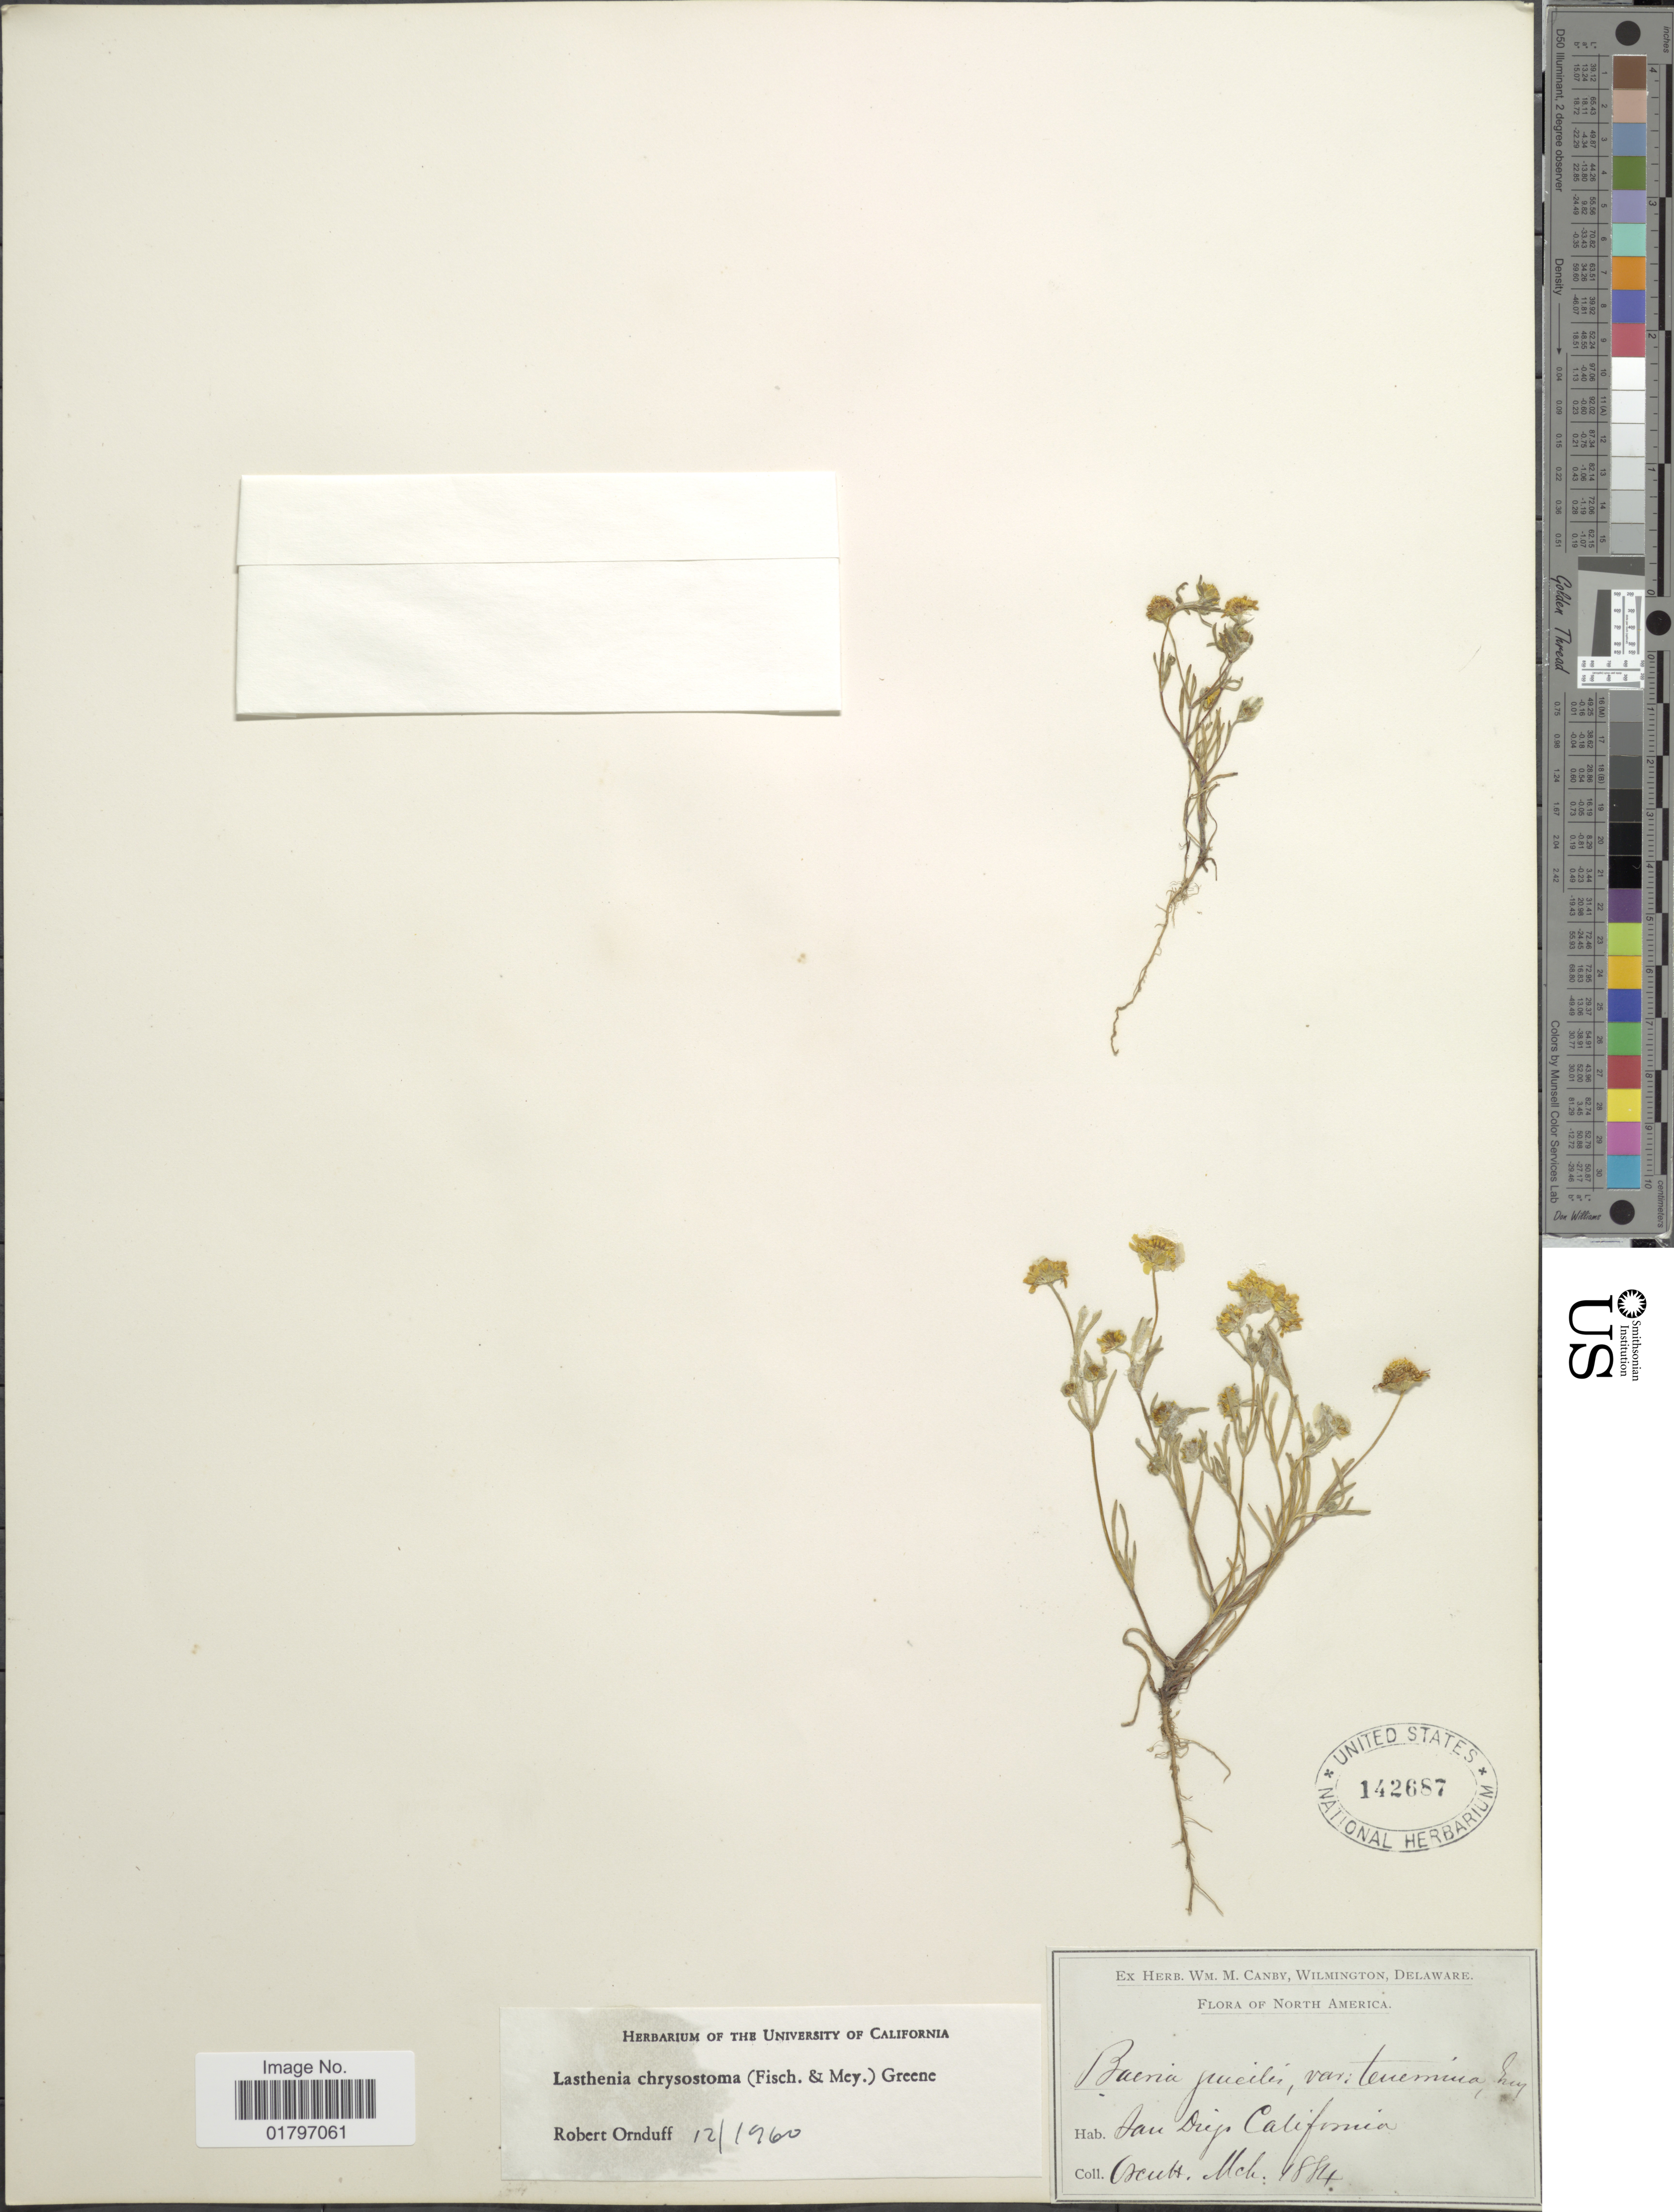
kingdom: Plantae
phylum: Tracheophyta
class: Magnoliopsida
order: Asterales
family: Asteraceae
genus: Lasthenia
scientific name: Lasthenia chrysostoma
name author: (Fisch. & C.A. Mey.) Greene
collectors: -- Orcutt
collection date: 1884-03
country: United States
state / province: California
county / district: San Diego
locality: San Diego, California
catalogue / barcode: US 142687